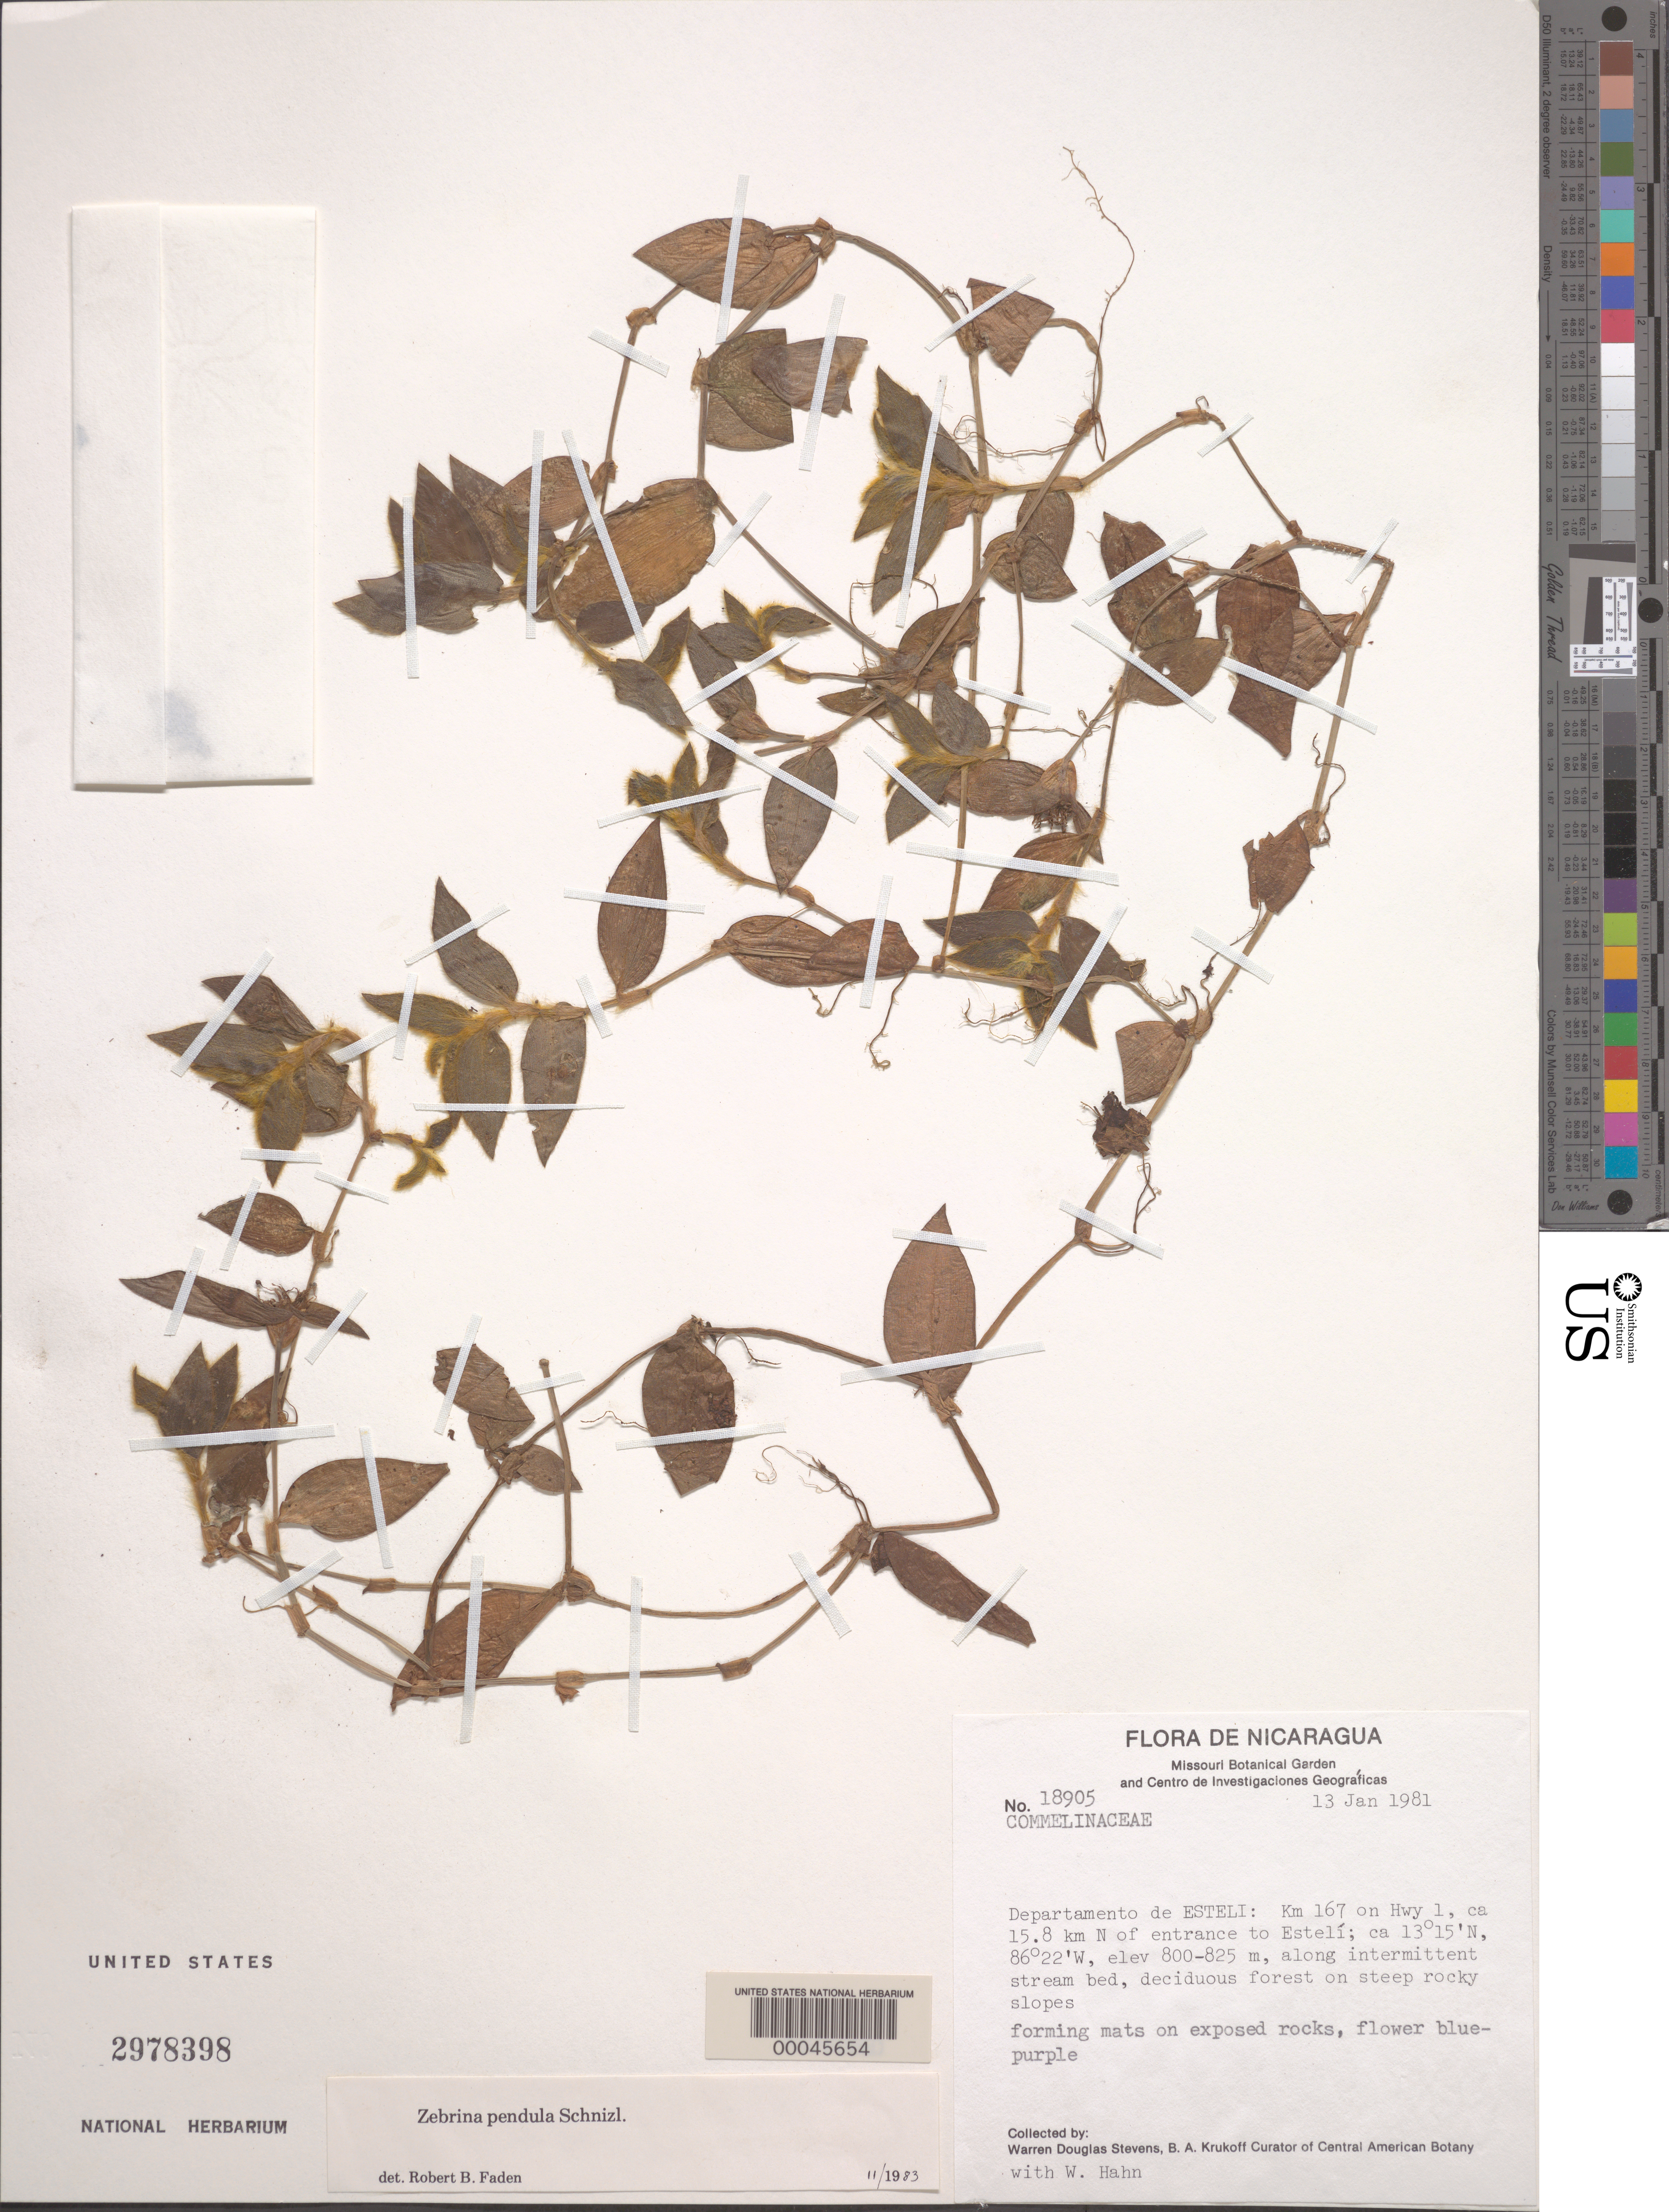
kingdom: Plantae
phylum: Tracheophyta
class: Liliopsida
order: Commelinales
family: Commelinaceae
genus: Tradescantia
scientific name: Tradescantia zebrina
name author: Bosse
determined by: Faden, Robert B., (US), Smithsonian Institution - National Museum of Natural History (UNITED STATES)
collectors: W. D. Stevens & W. Hahn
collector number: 18905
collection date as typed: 13 Jan 1981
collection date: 1981-01-13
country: Nicaragua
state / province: Estelí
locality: N of entrance to esteli, hwy 1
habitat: Stream banks steep slopes deciduous forest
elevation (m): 800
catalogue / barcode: US 2978398